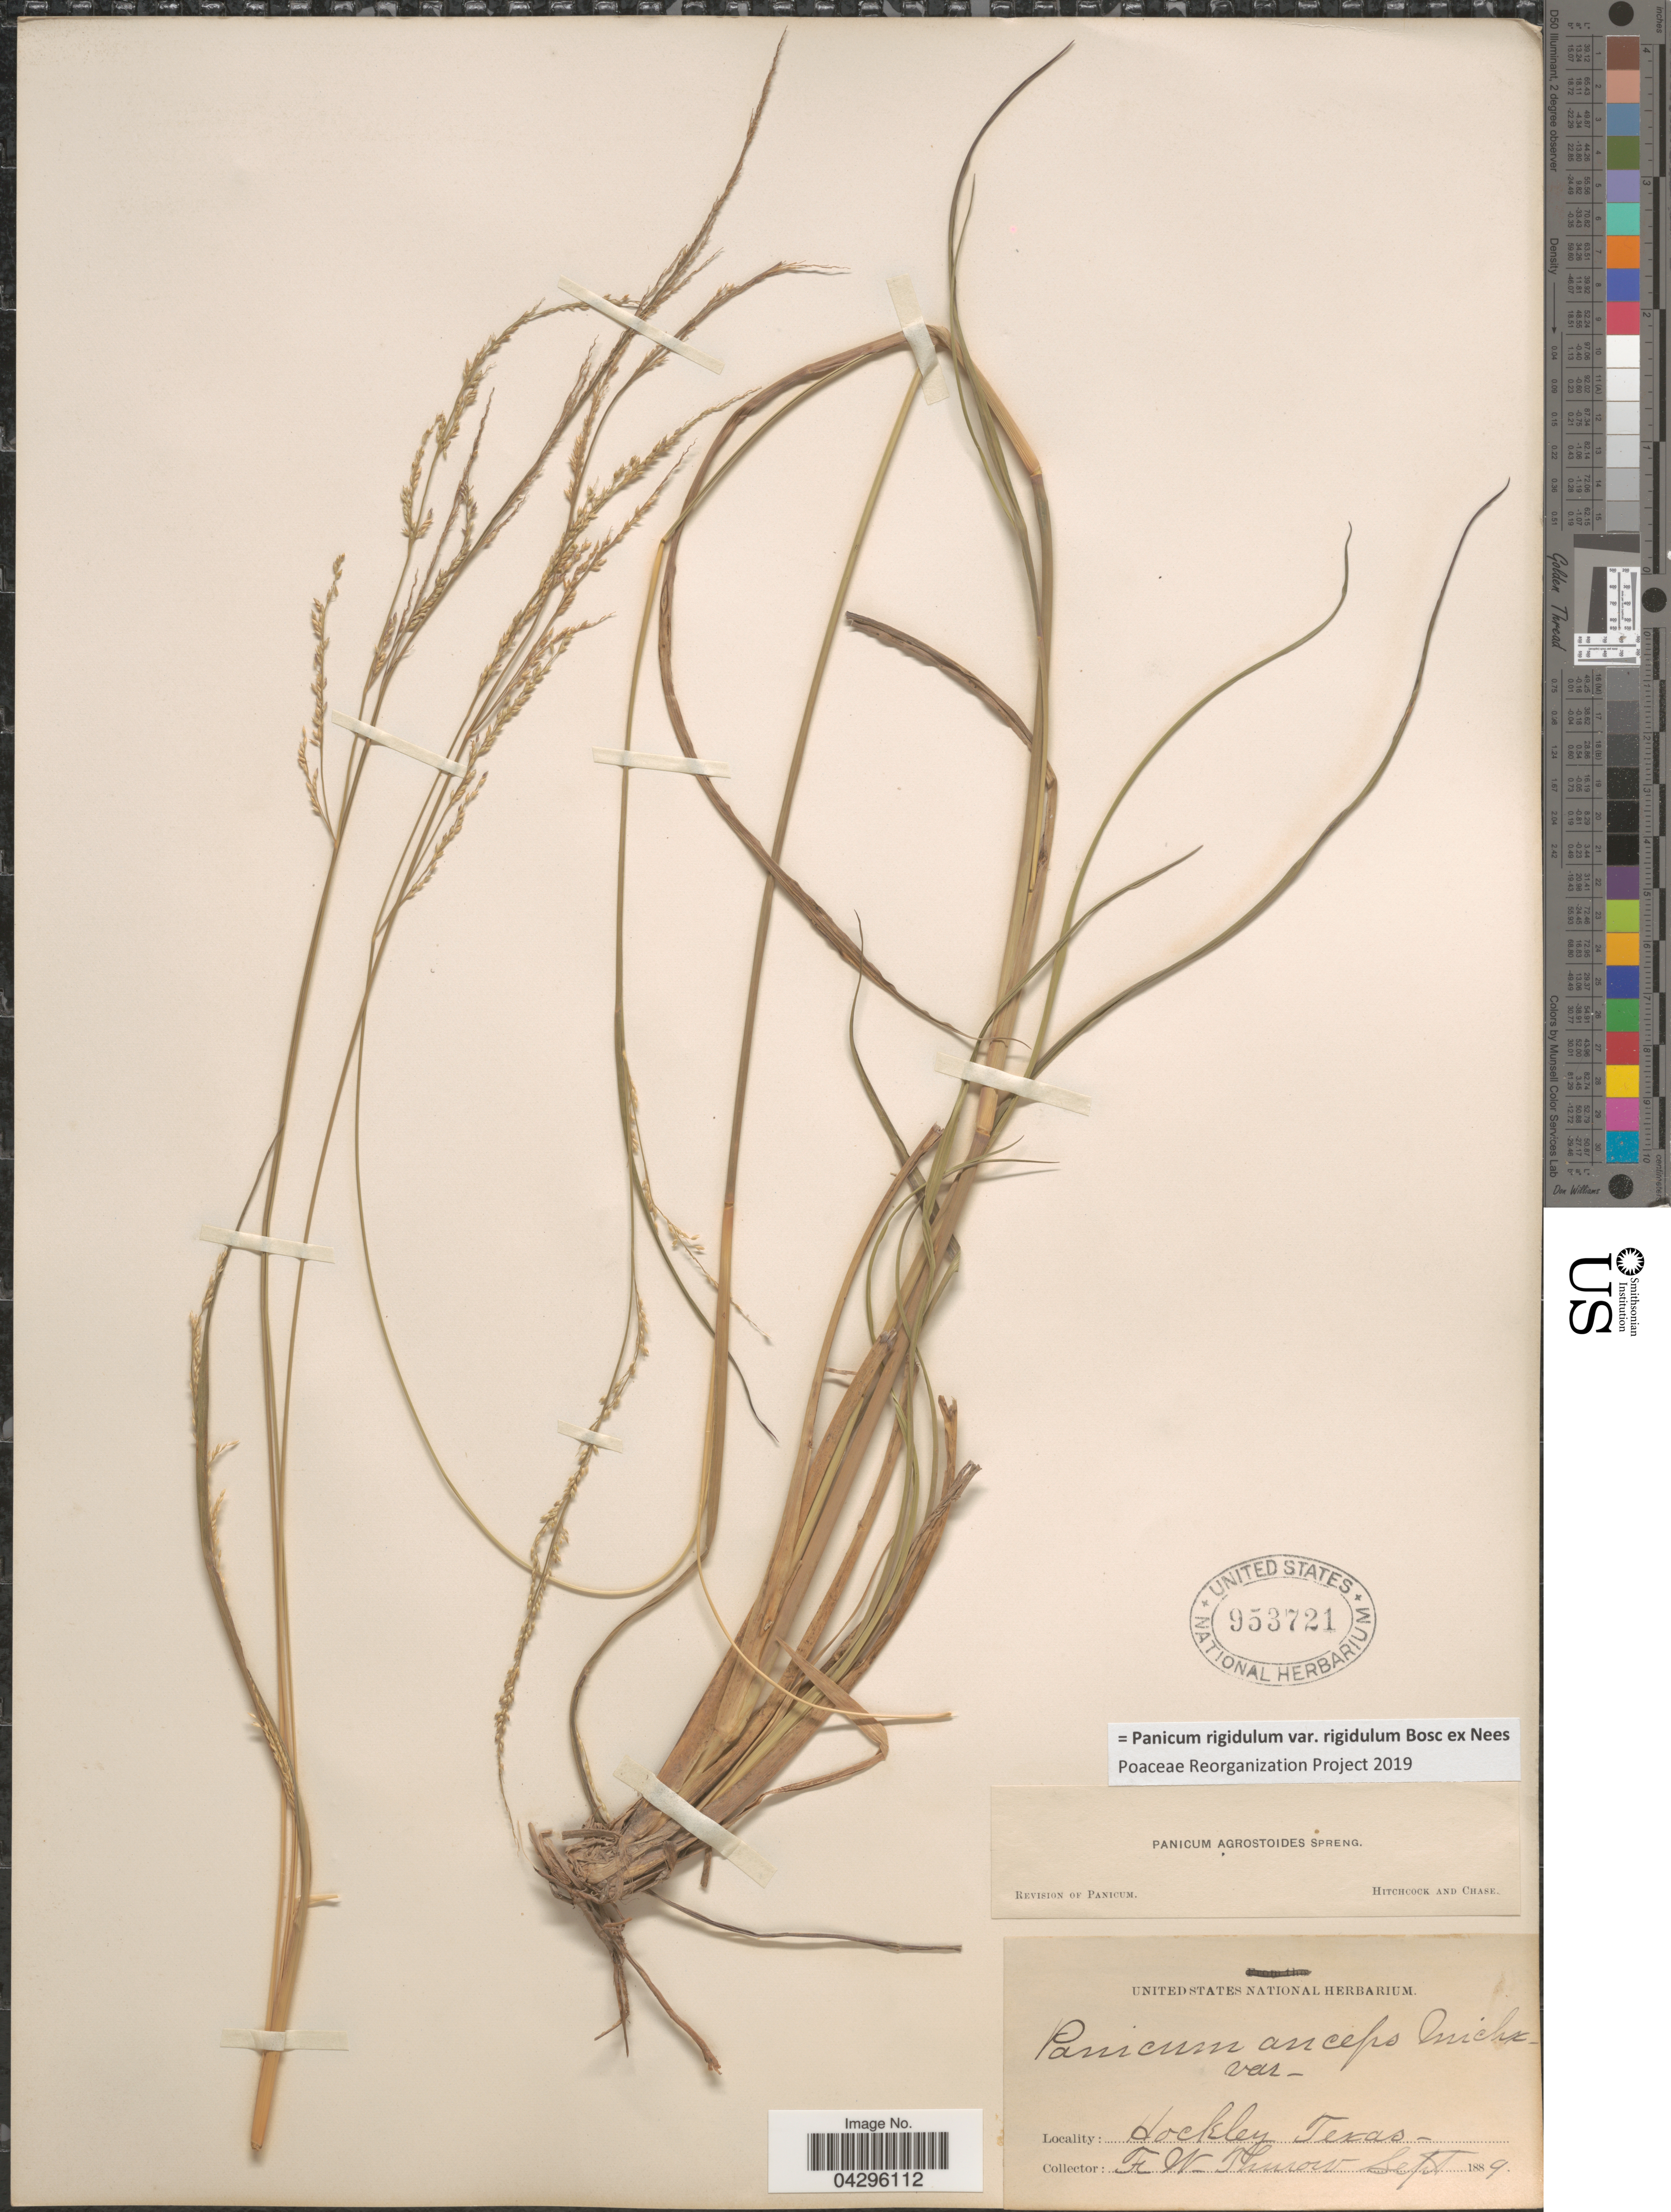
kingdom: Plantae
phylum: Tracheophyta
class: Liliopsida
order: Poales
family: Poaceae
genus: Panicum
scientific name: Panicum rigidulum var. rigidulum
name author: Bosc ex Nees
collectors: F. W. Thurow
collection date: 1889-09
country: United States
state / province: Texas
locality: Hockley.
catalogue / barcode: US 953721